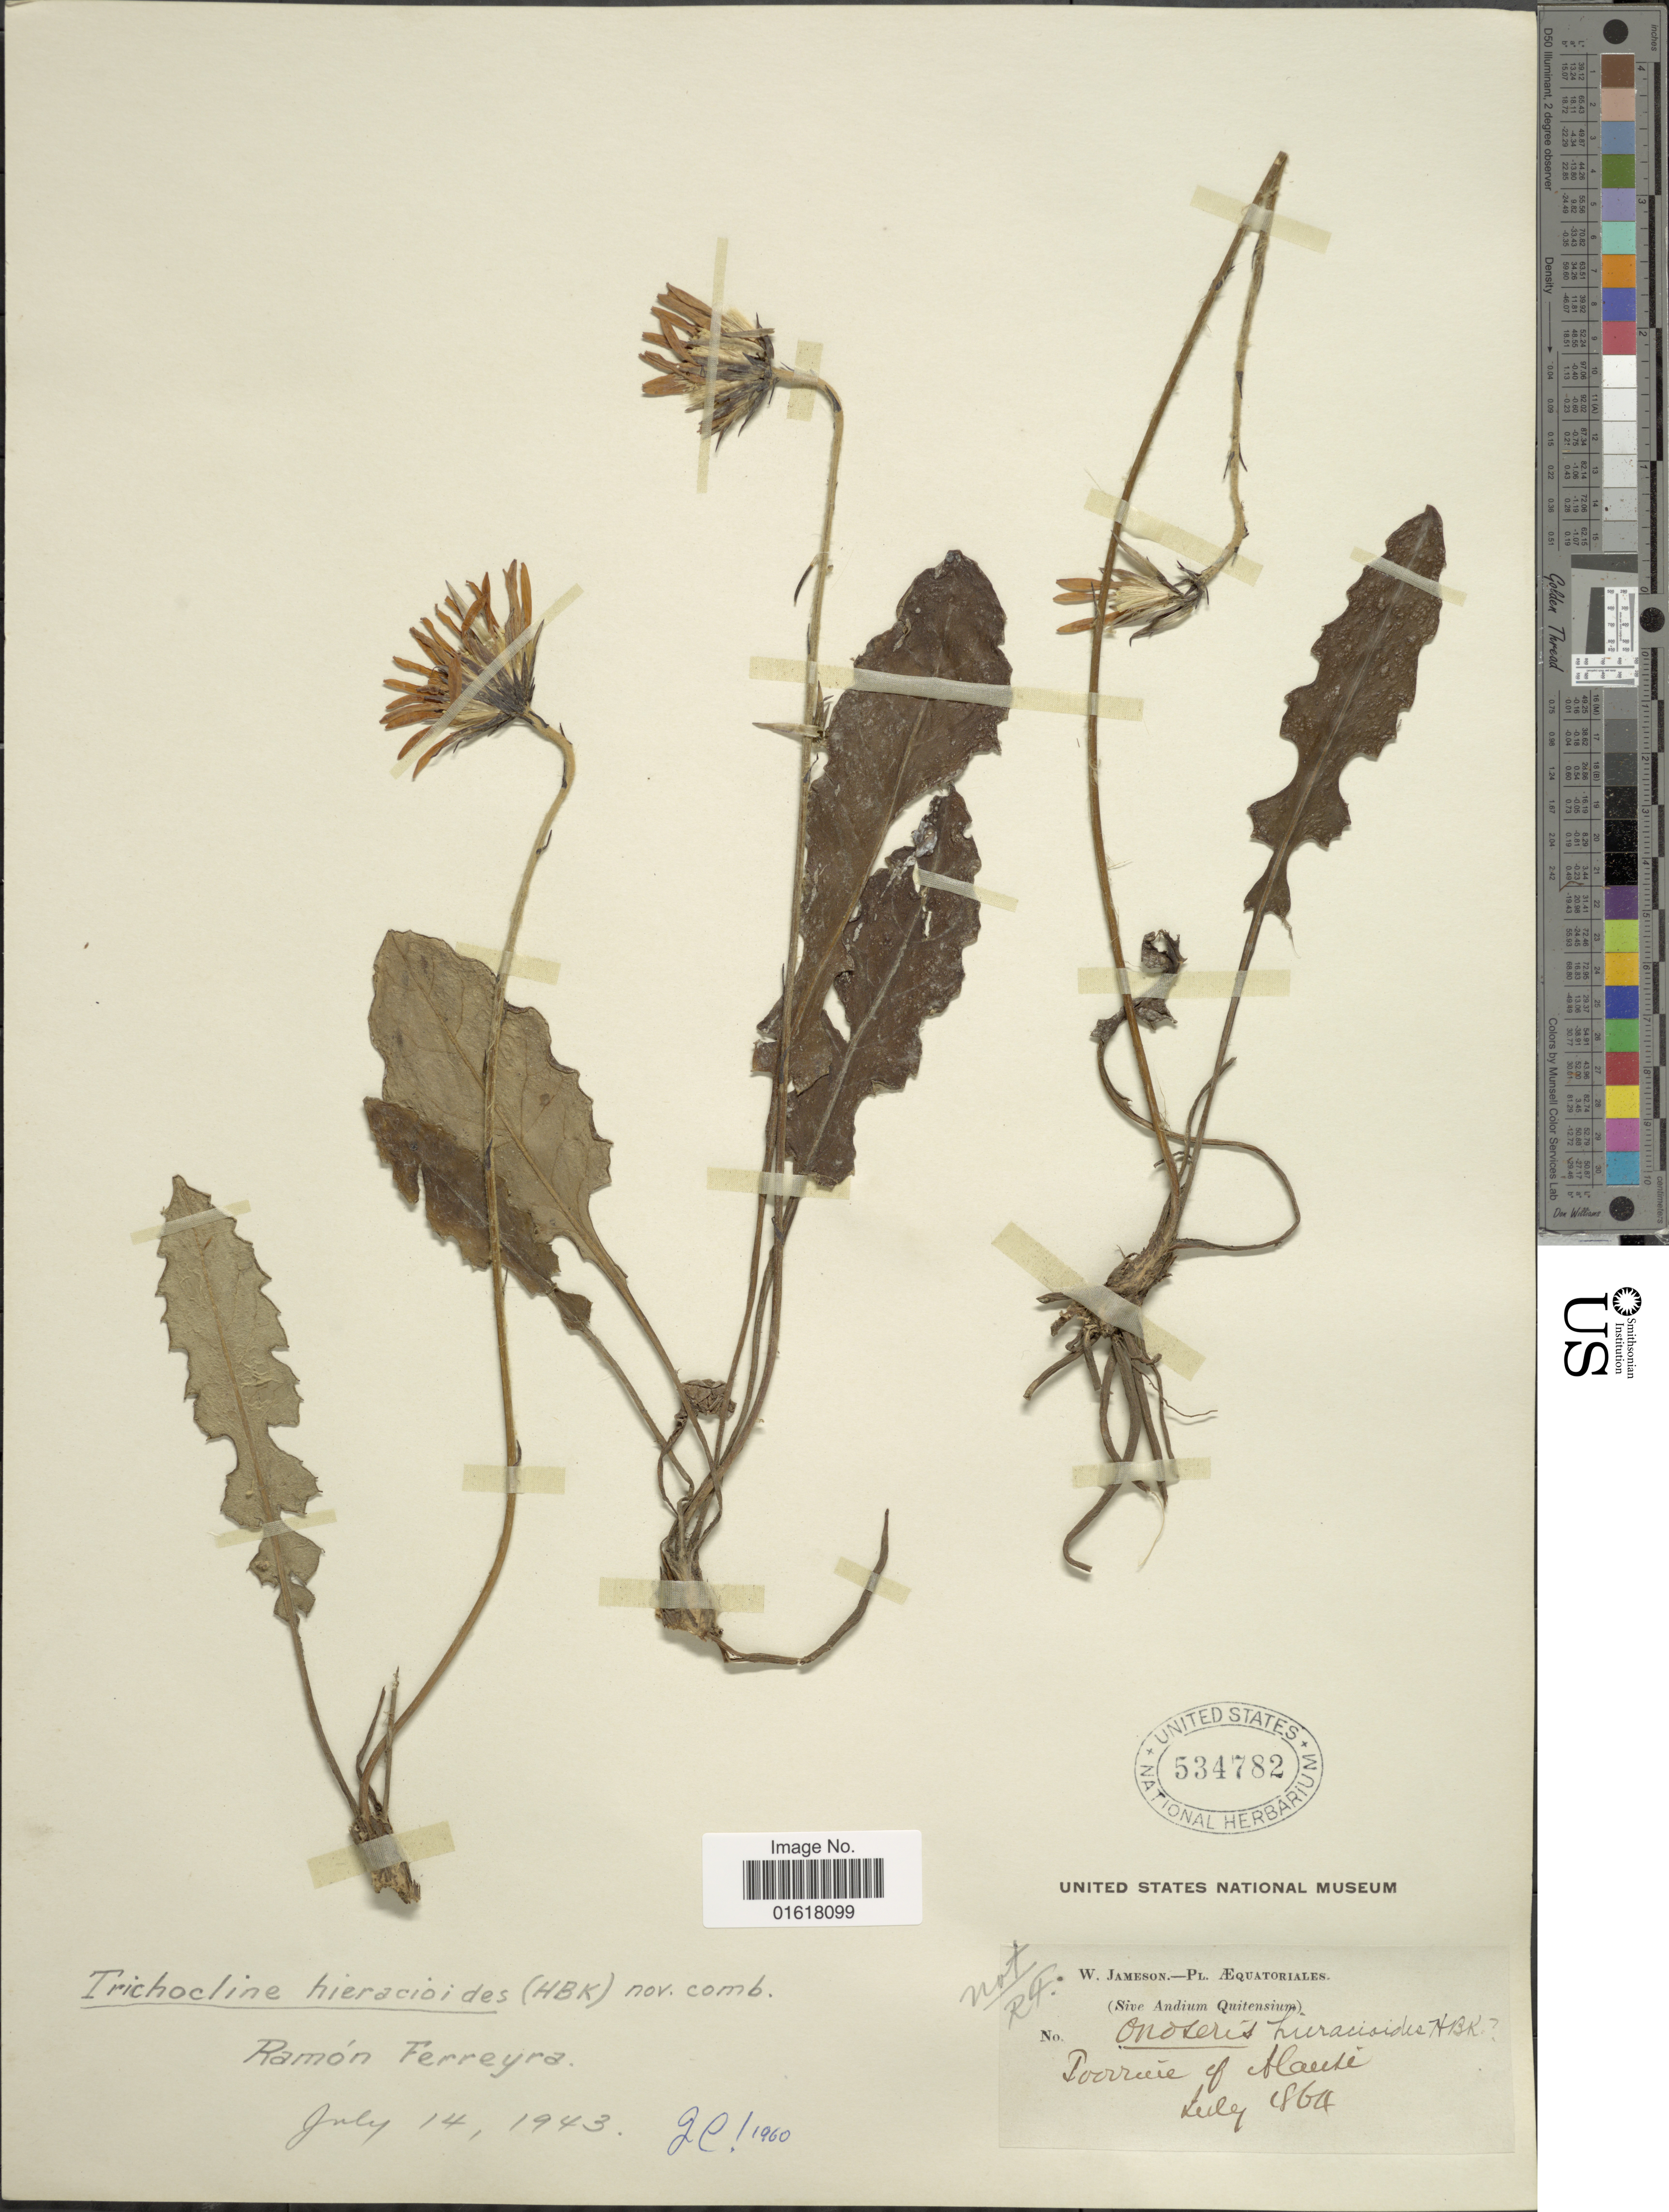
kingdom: Plantae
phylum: Tracheophyta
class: Magnoliopsida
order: Asterales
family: Asteraceae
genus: Trichocline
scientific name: Trichocline hieracioides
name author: (Kunth) Ferreyra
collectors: W. Jameson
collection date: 1864-07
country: Ecuador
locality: Sive Andium Quitensium. Province of Alaesi [interpreted]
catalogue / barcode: US 534782